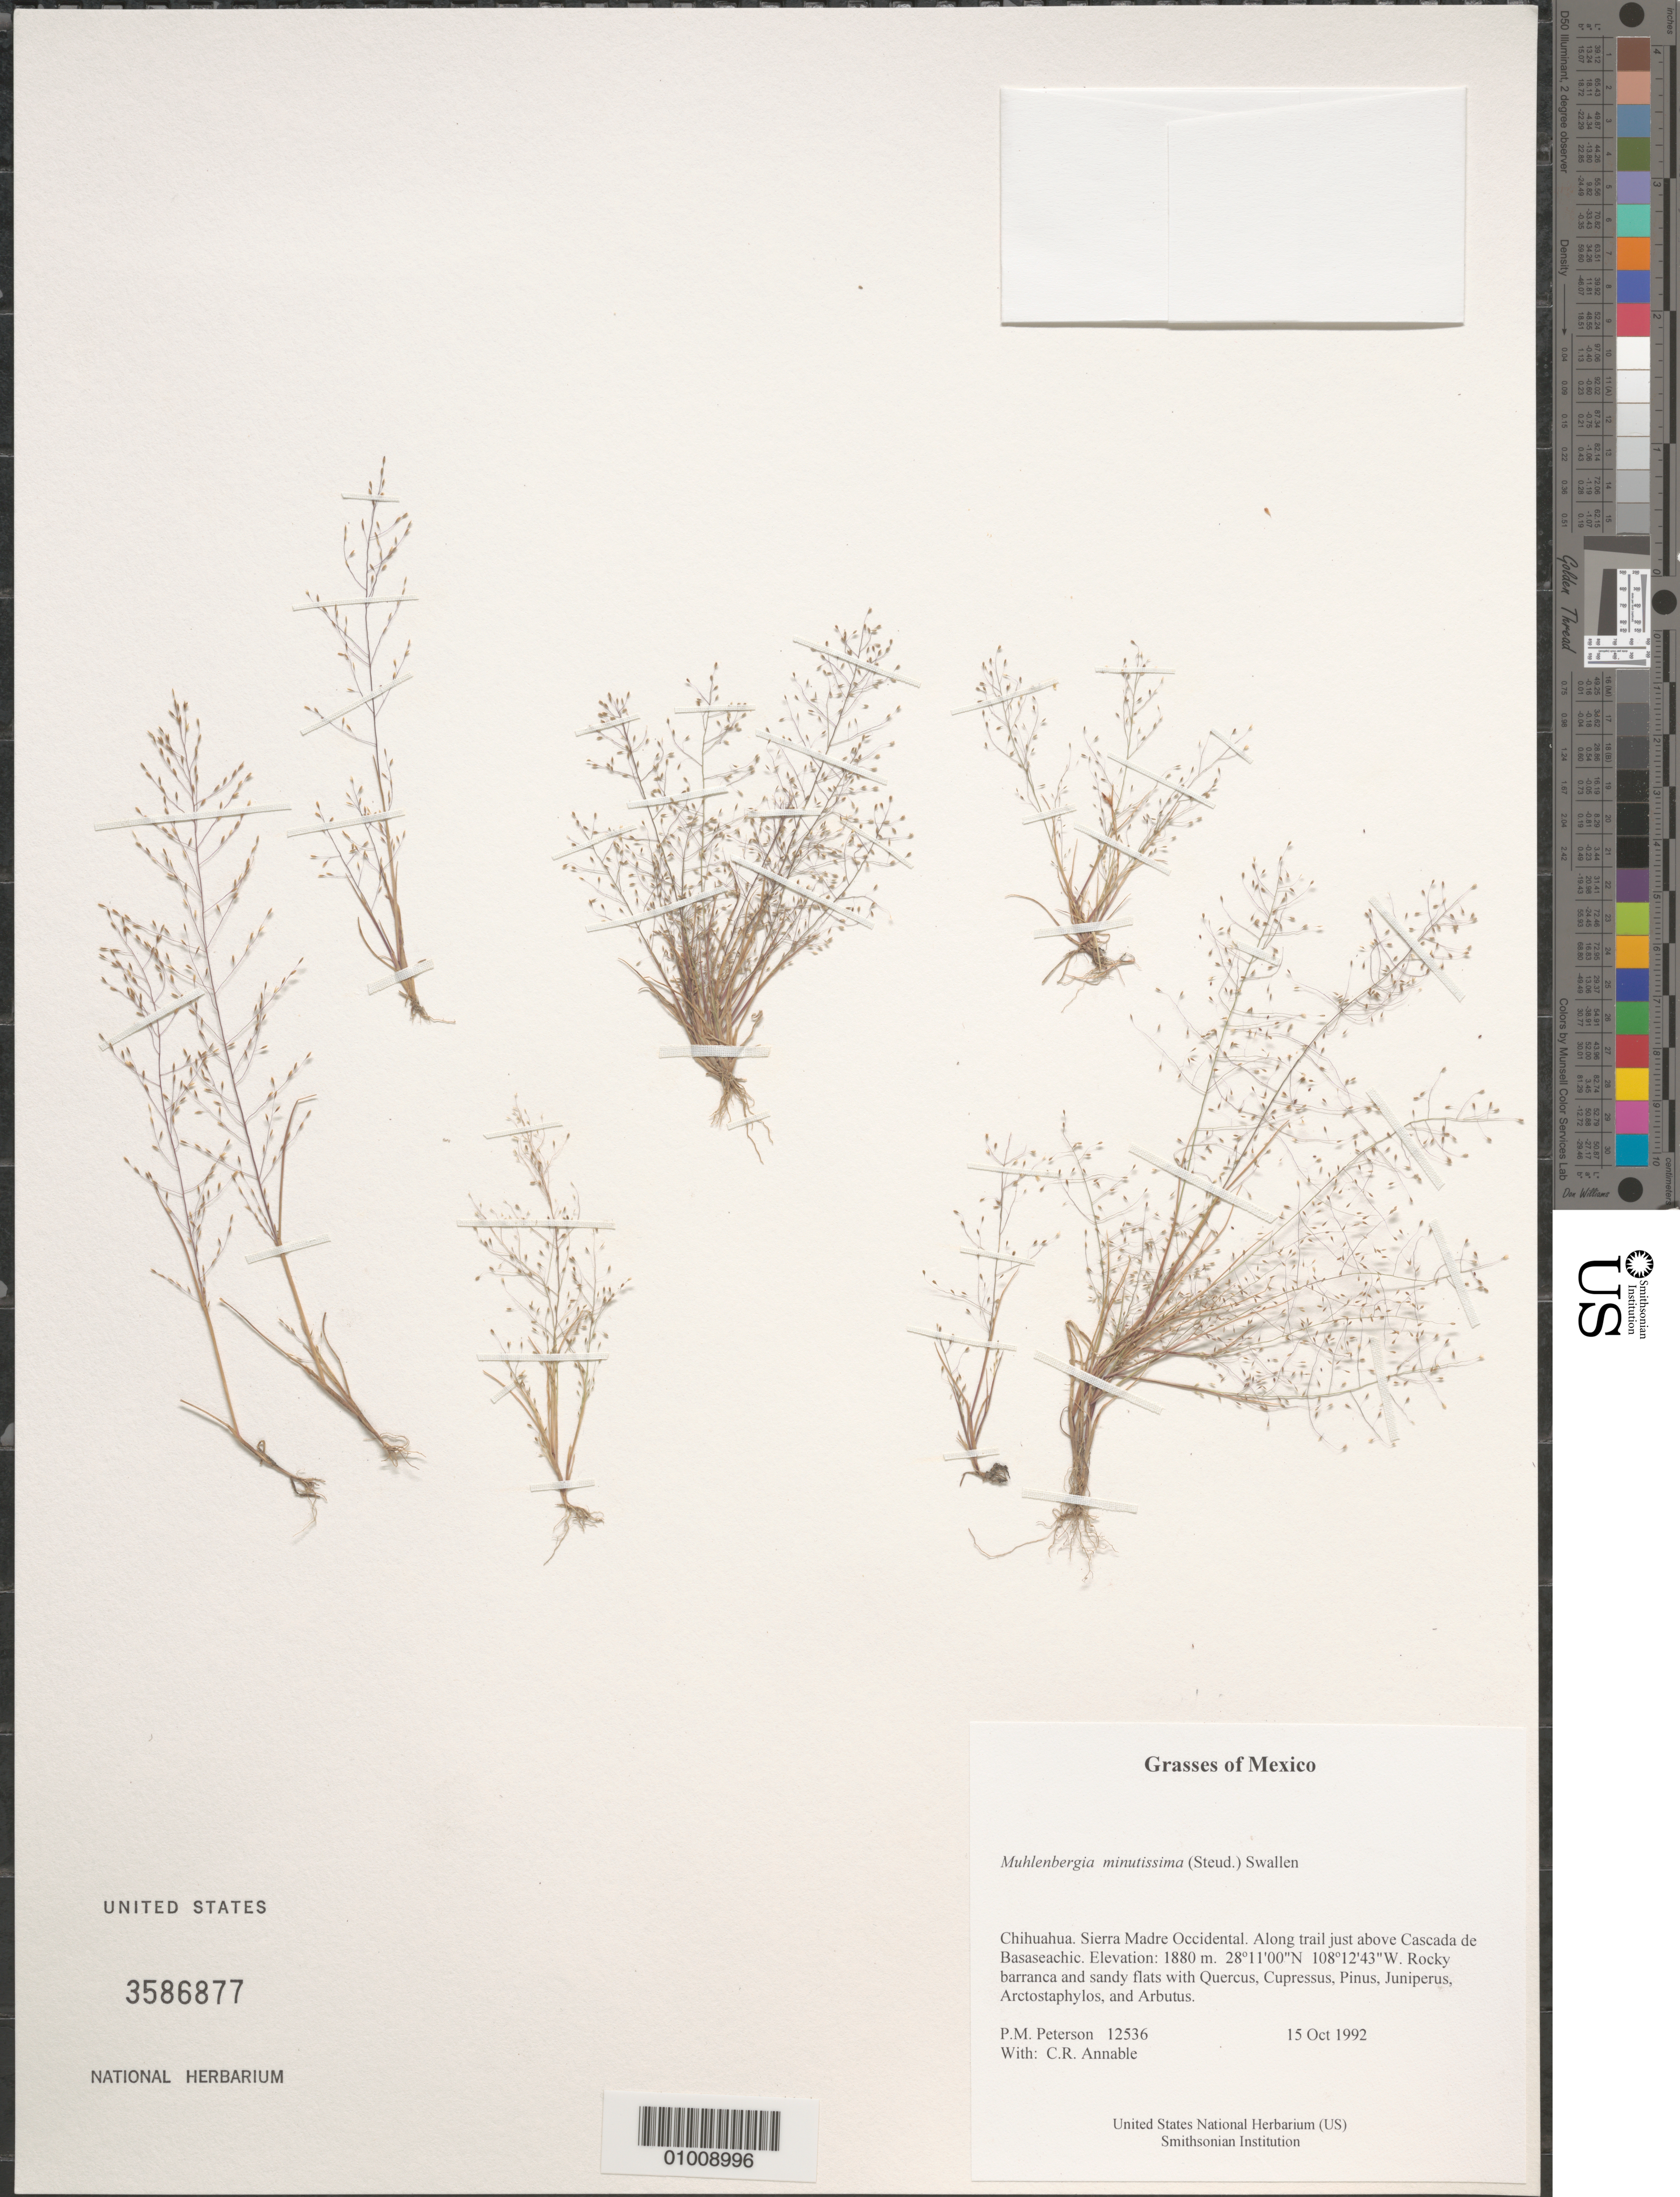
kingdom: Plantae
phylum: Tracheophyta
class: Liliopsida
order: Poales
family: Poaceae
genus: Muhlenbergia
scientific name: Muhlenbergia minutissima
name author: (Steud.) Swallen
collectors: P. M. Peterson & C. R. Annable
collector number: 12536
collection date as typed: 15 Oct 1992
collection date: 1992-10-15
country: Mexico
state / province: Chihuahua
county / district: Sierra Madre Occidental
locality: Along trail just above Cascada de Basaseachic.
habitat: Rocky barranca and sandy flats with Quercus, Cupressus, Pinus, Juniperus, Arctostaphylos, and Arbutus.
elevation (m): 1880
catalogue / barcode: US 3586877